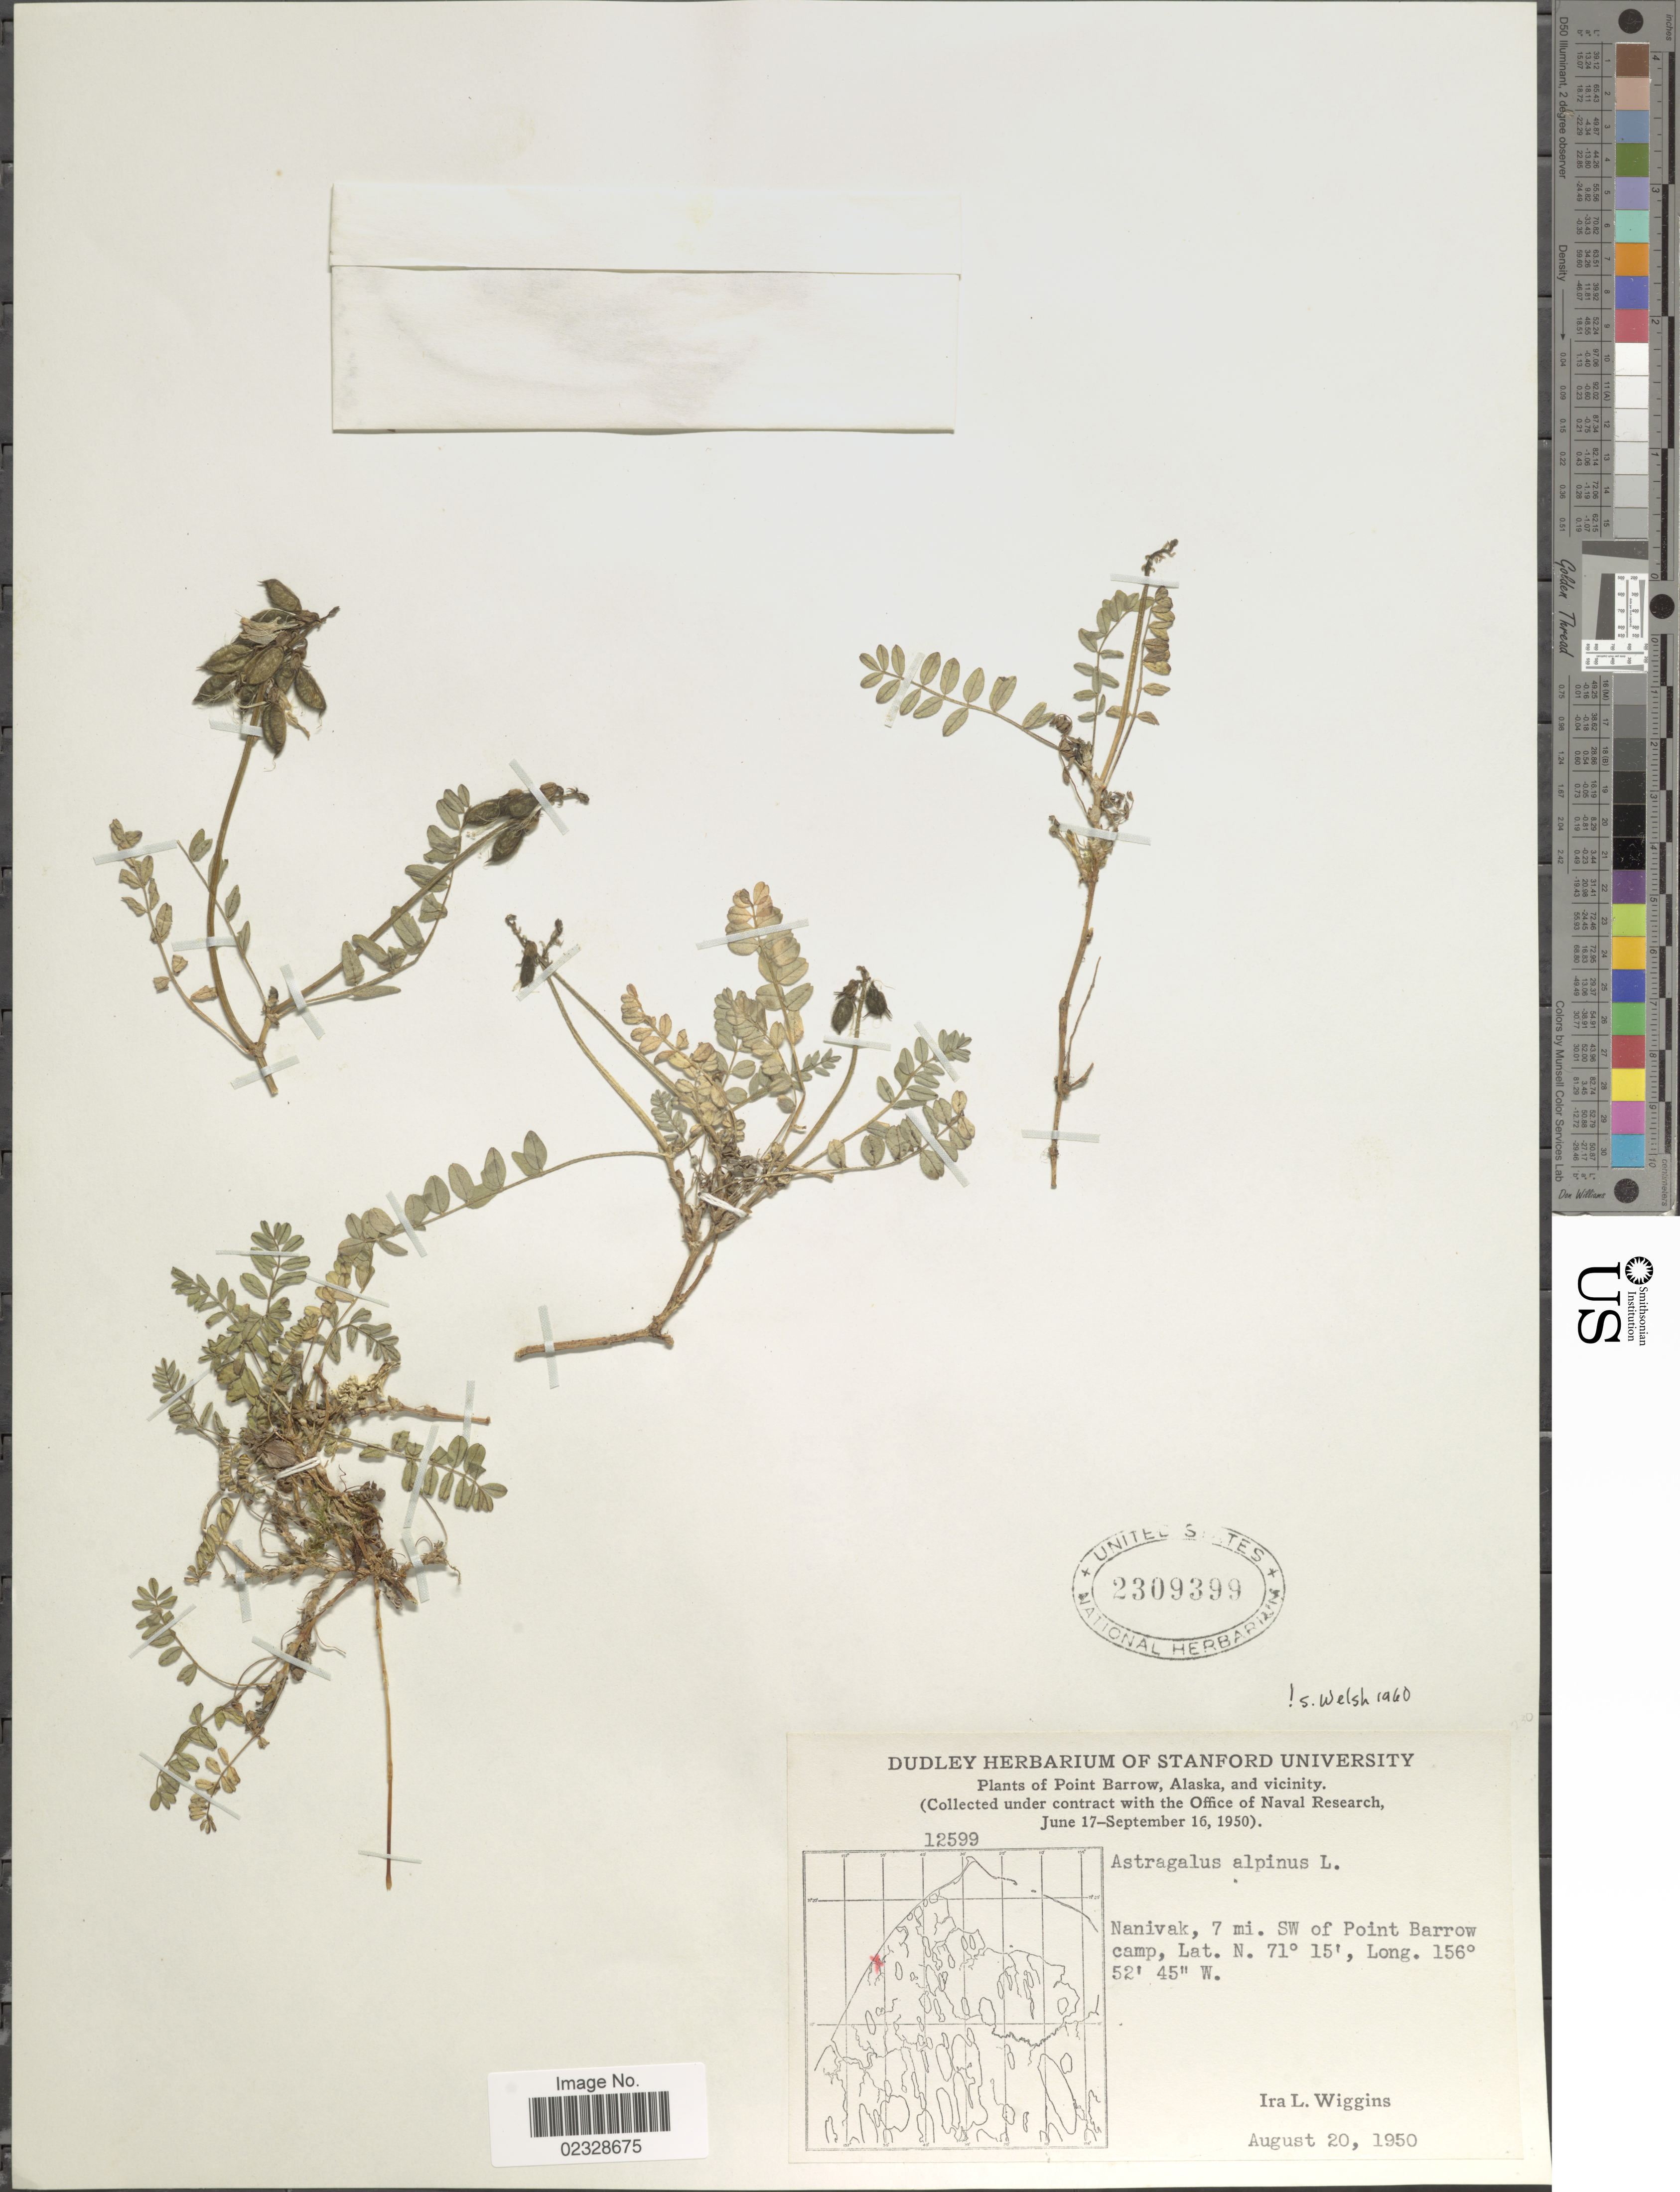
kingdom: Plantae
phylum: Tracheophyta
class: Magnoliopsida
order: Fabales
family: Fabaceae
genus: Astragalus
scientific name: Astragalus alpinus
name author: L.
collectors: I. L. Wiggins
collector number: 12599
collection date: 1950-08-20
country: United States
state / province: Alaska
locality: Point Barrow, Alaska and Vicinity, Nanivak, 7 mi SW of Point Barrow camp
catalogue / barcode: US 2309399